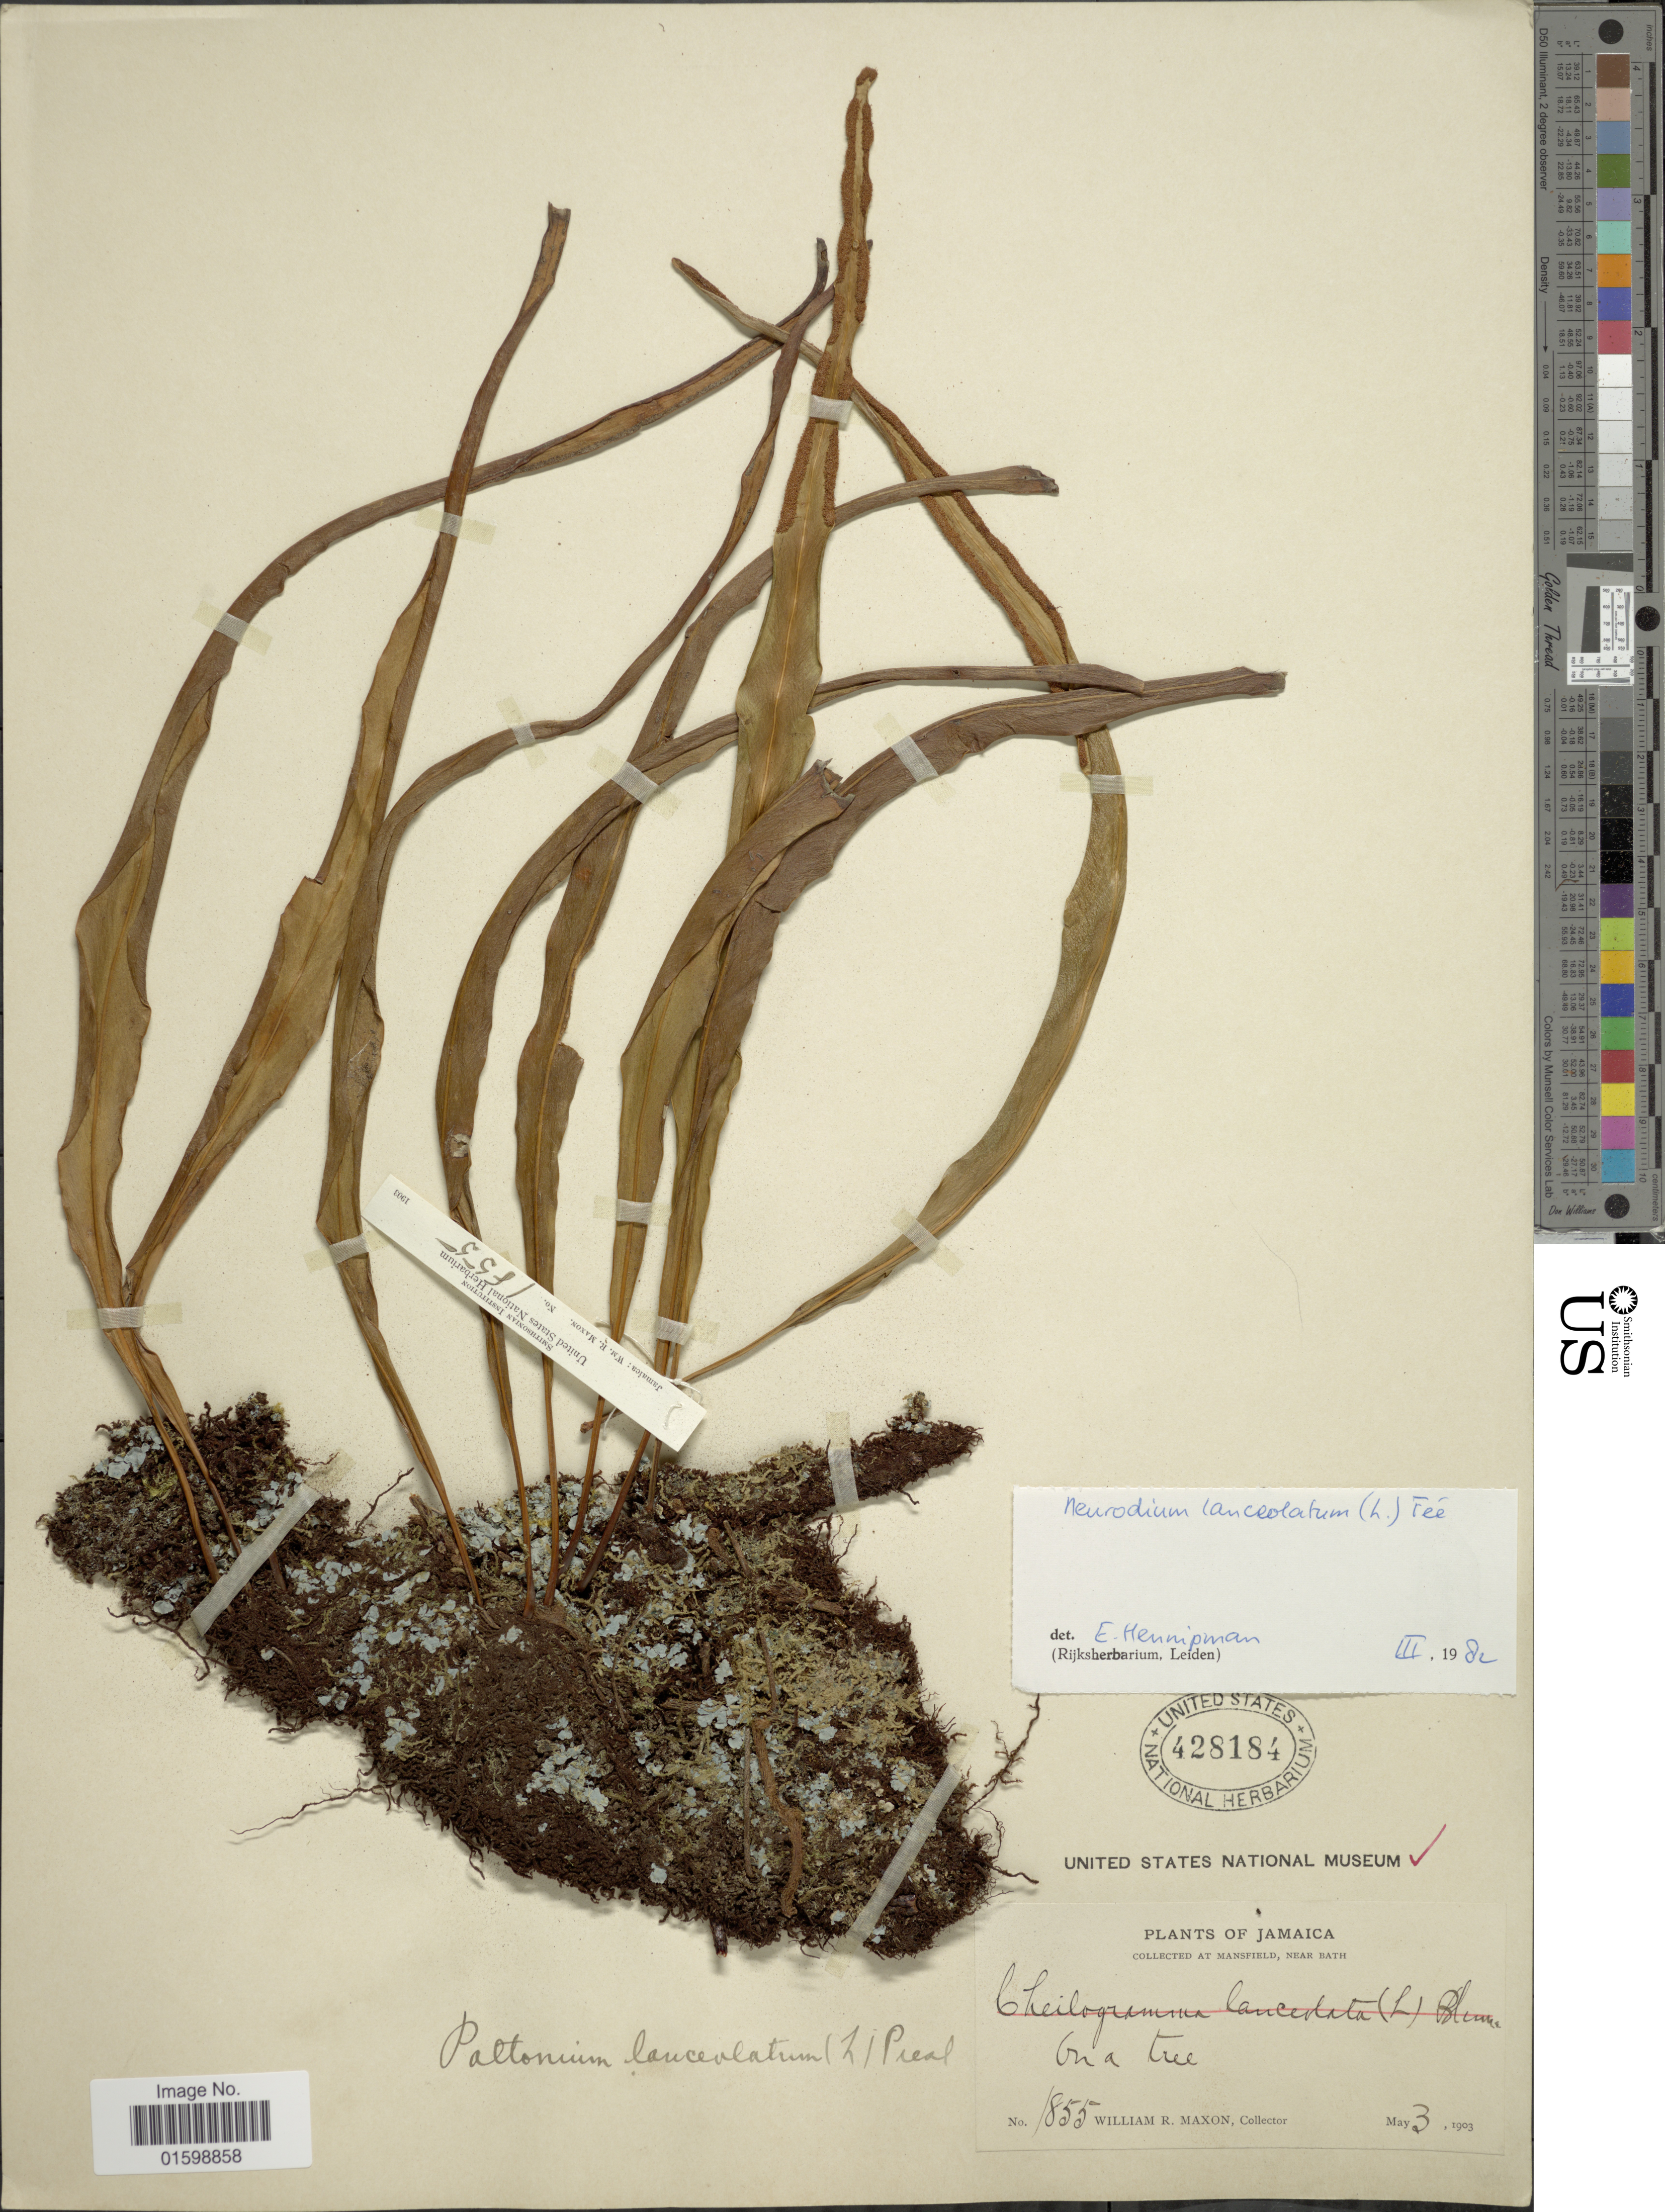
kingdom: Plantae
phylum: Tracheophyta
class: Polypodiopsida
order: Polypodiales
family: Polypodiaceae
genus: Pleopeltis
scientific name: Pleopeltis marginata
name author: A.R. Sm. & Tejero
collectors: W. R. Maxon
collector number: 1855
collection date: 1903-05-03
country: Jamaica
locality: Mansfield, near Bath, on a tree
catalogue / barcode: US 428184